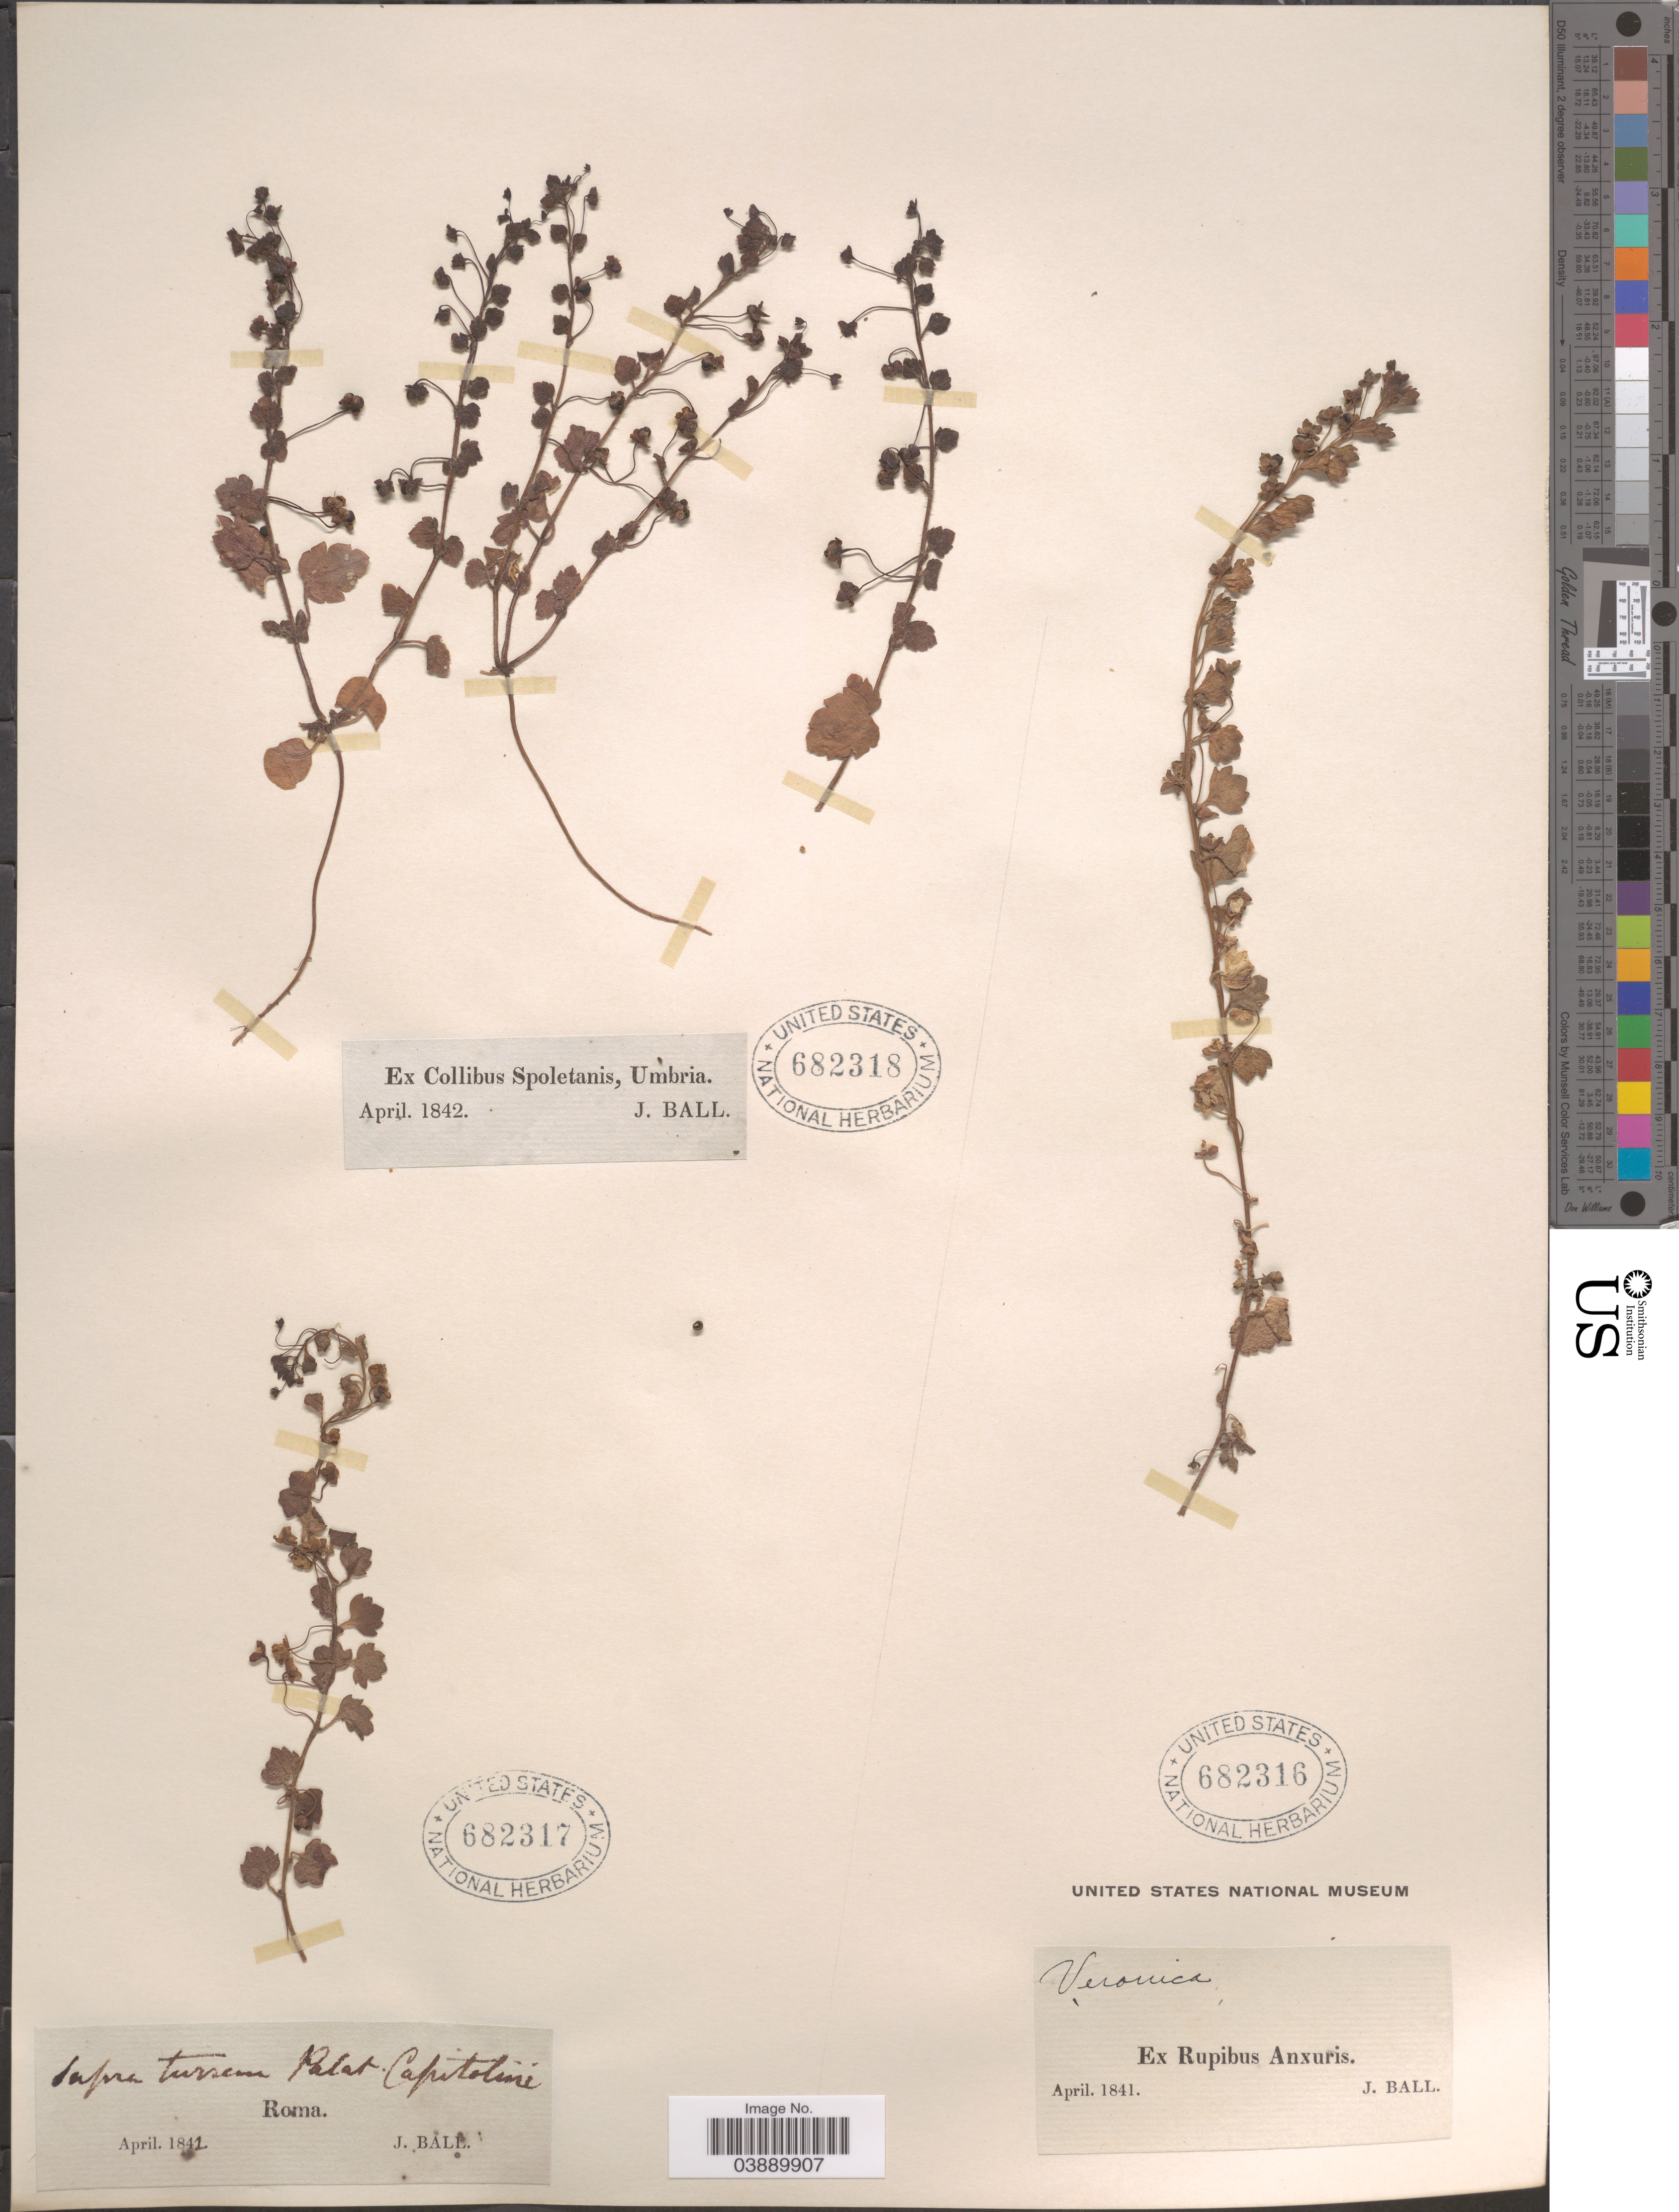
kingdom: Plantae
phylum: Tracheophyta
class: Magnoliopsida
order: Lamiales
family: Plantaginaceae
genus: Veronica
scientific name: Veronica cymbalaria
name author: M. Bodard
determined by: Albach, Dirk C.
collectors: J. Ball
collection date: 1842-04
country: Italy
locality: Roma.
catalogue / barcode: US 682317-2